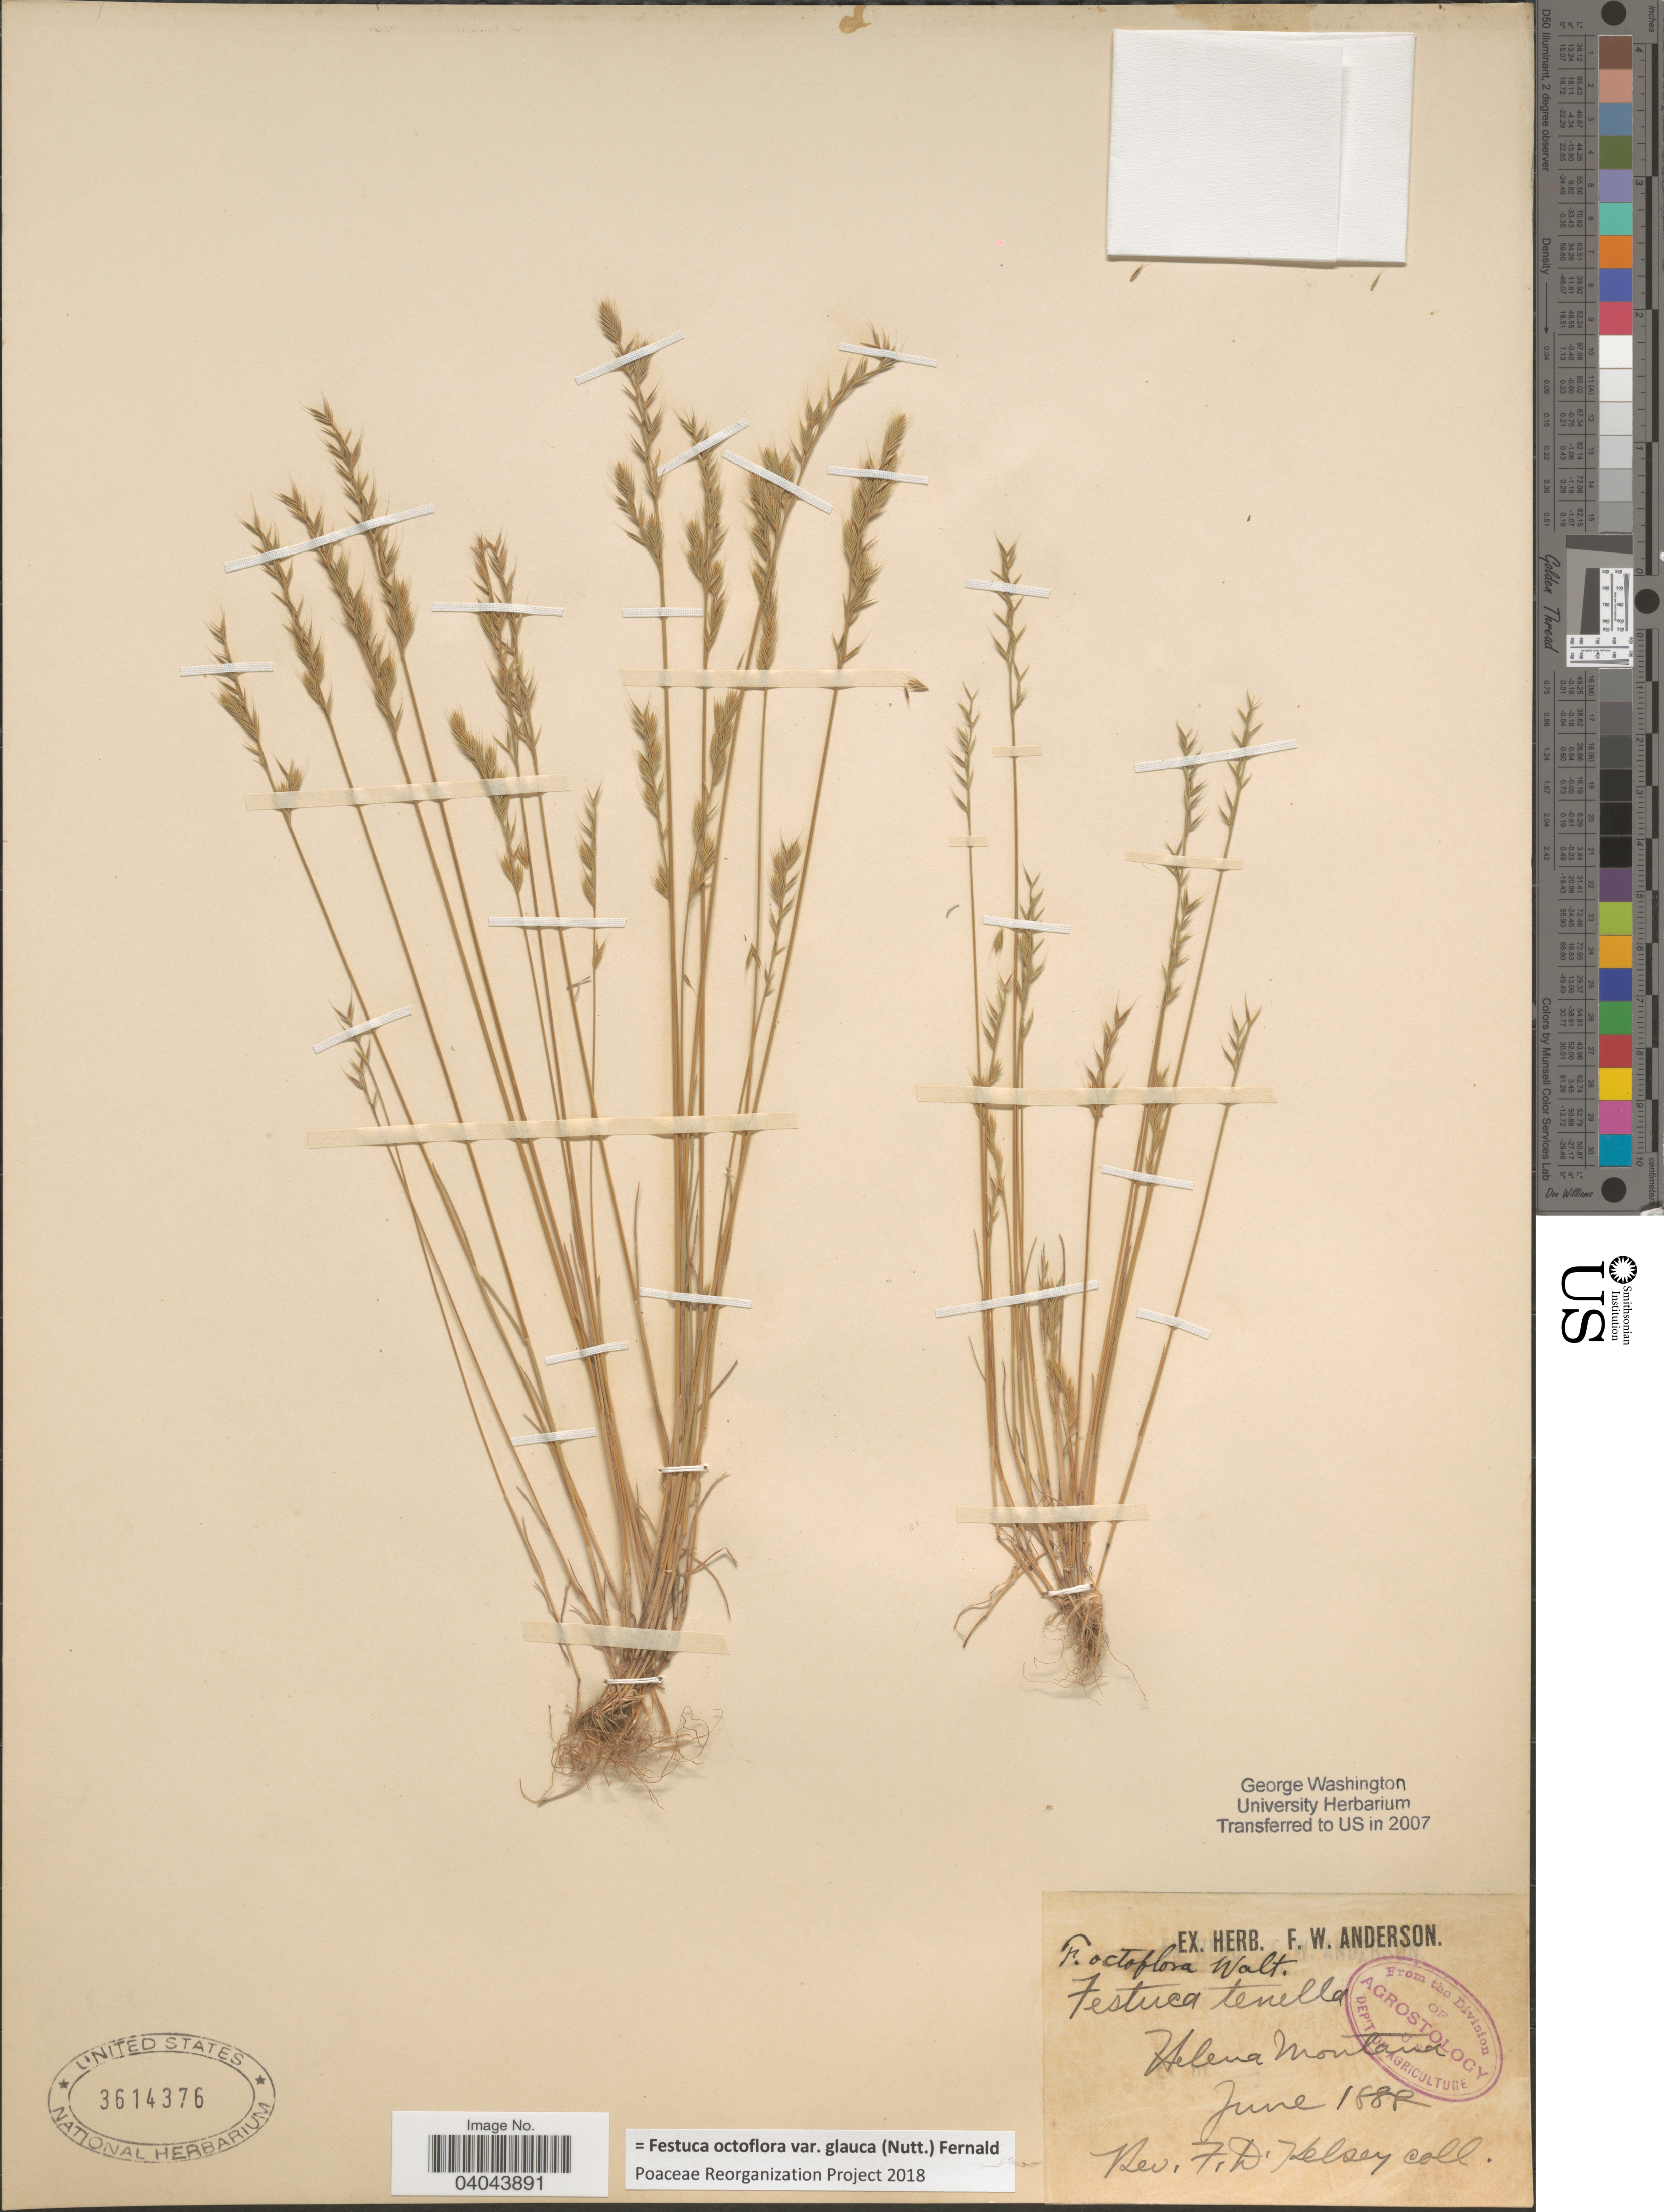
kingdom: Plantae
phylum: Tracheophyta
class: Liliopsida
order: Poales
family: Poaceae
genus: Festuca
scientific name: Festuca octoflora var. glauca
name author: (Nutt.) Fernald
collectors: F. Kelsey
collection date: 1888-06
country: United States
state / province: Montana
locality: Helena.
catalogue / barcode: US 3614376